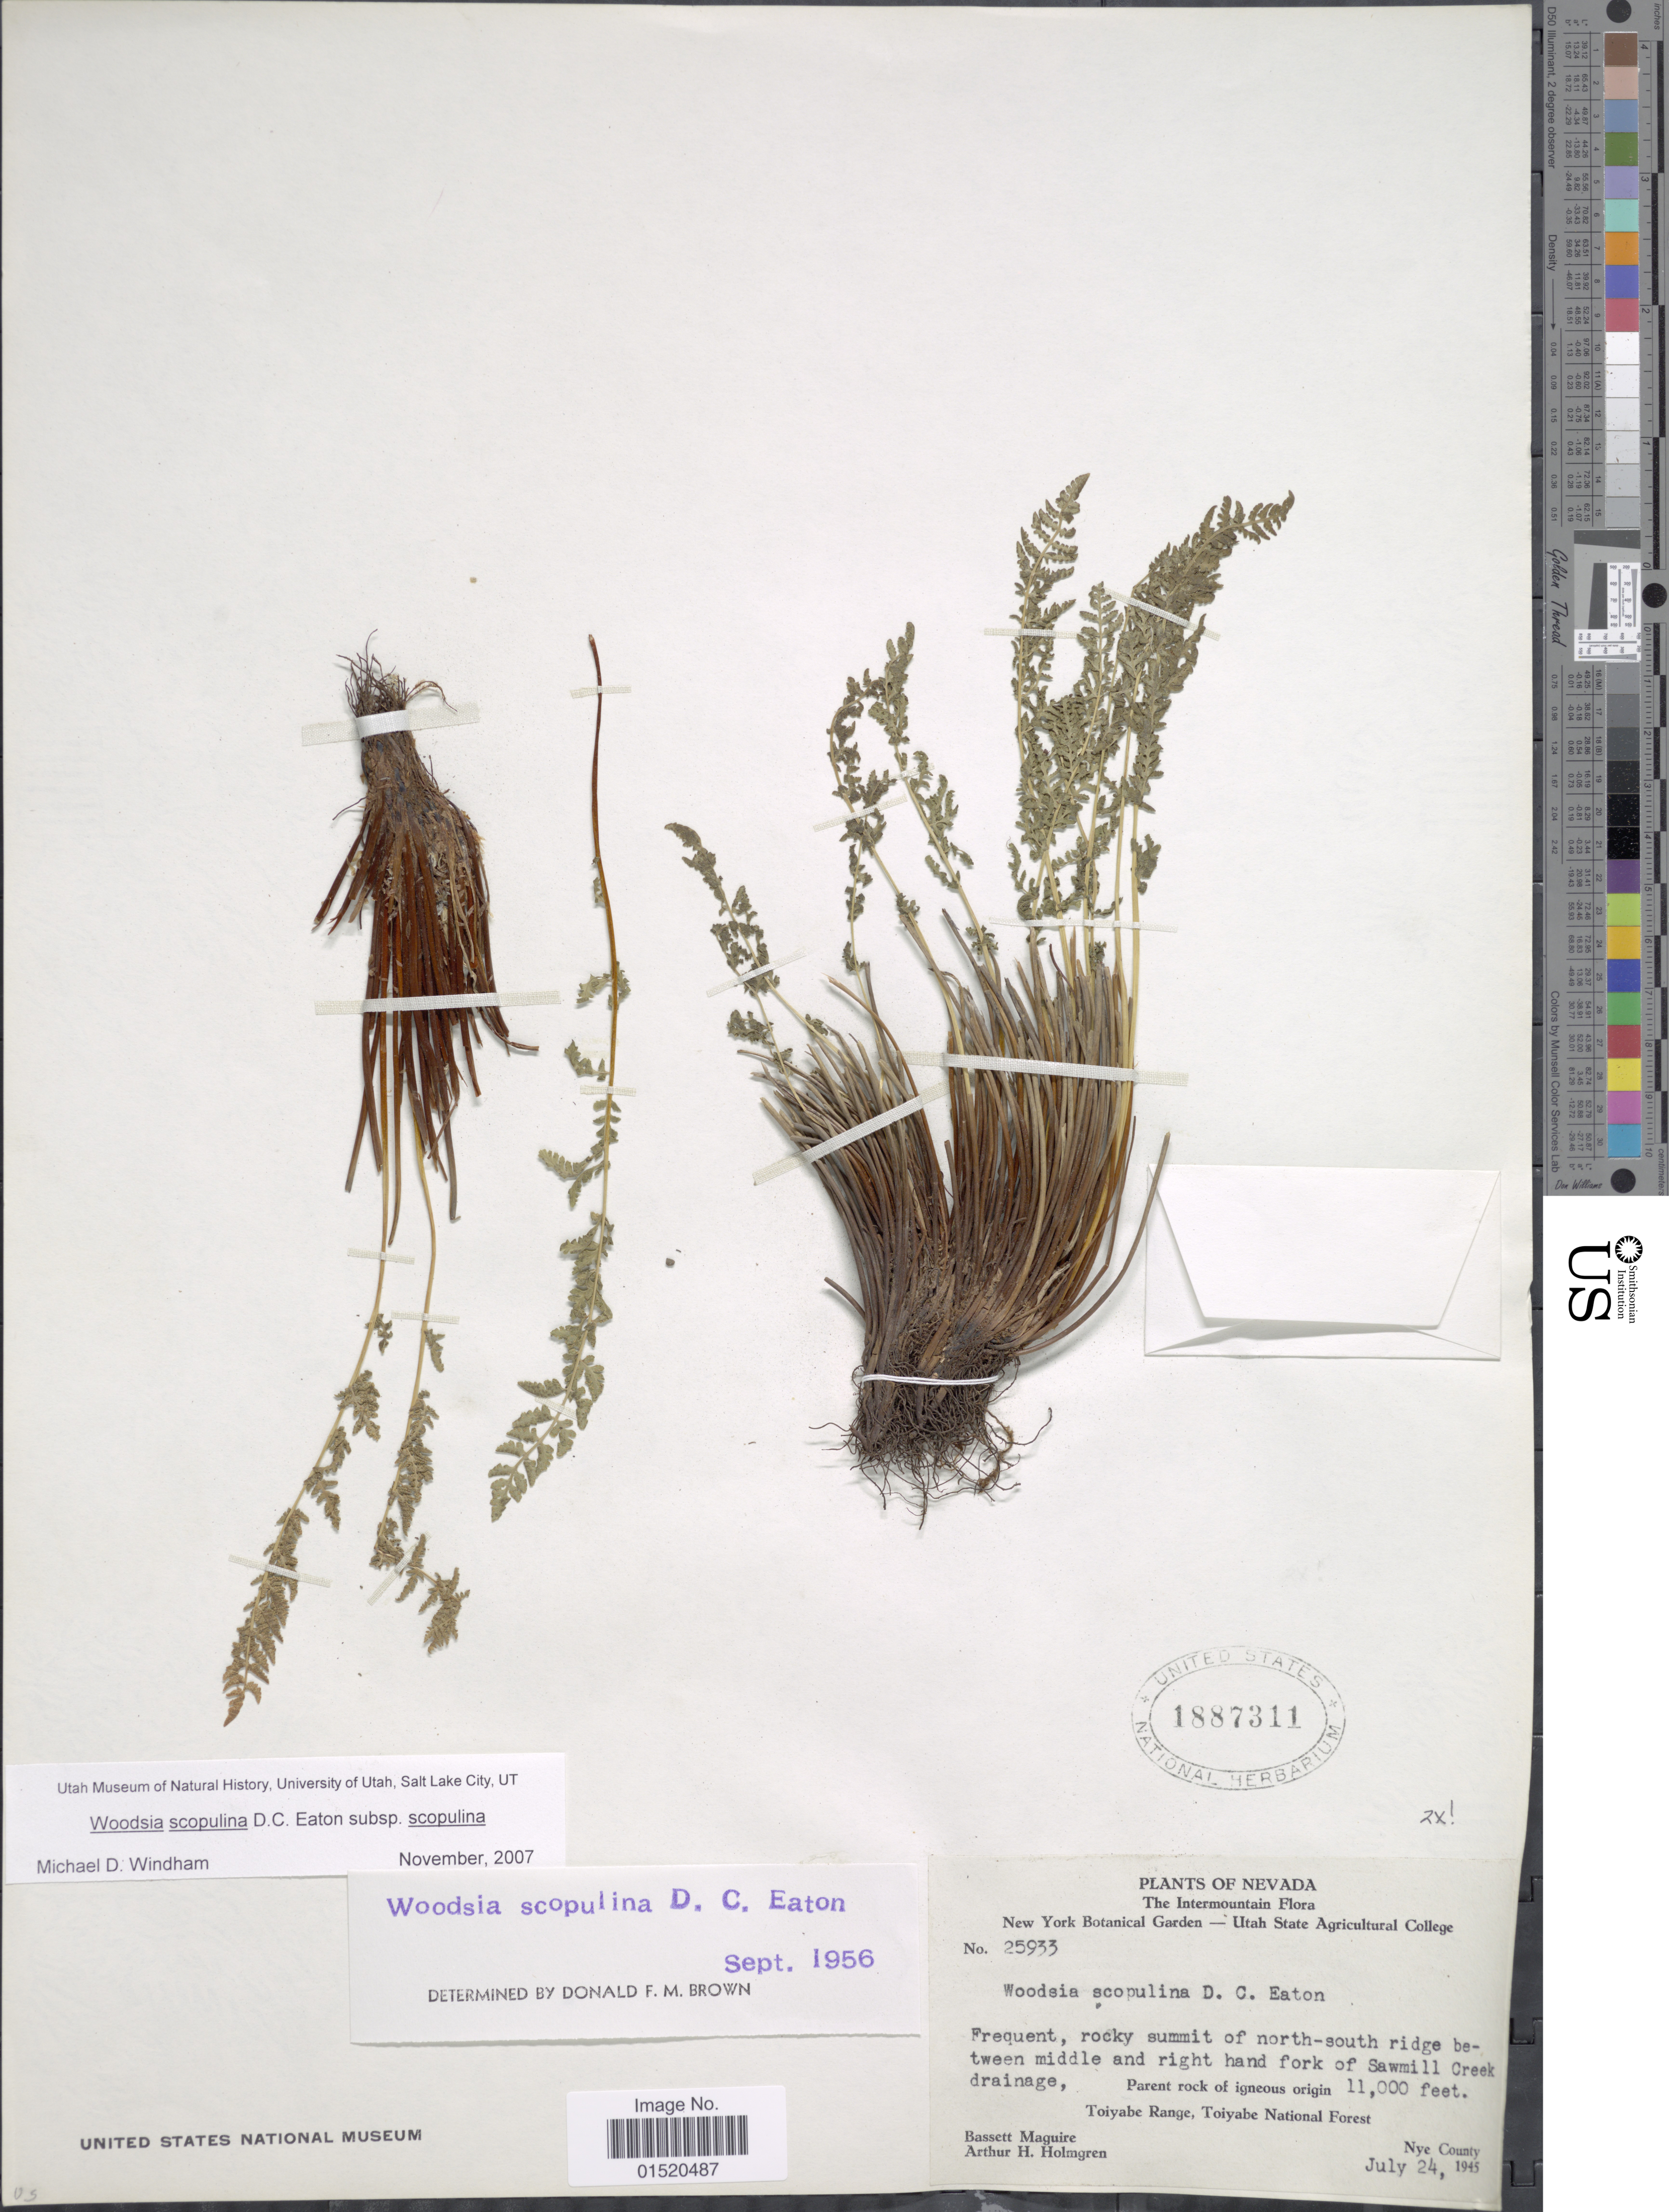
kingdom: Plantae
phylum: Tracheophyta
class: Polypodiopsida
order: Polypodiales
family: Woodsiaceae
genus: Woodsia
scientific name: Woodsia scopulina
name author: D.C. Eaton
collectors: B. Maguire & A. H. Holmgren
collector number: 25933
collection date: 1945-07-24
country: United States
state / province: Nevada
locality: The Intermountain, Frequent, rocky summit of north-south ridge between middle and right hand fork of Sawmill Creek drainage, Parent rock of igneous origin, Toiyabe Range, Toiyabe National Forest, Nye County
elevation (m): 3353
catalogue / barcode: US 1887311